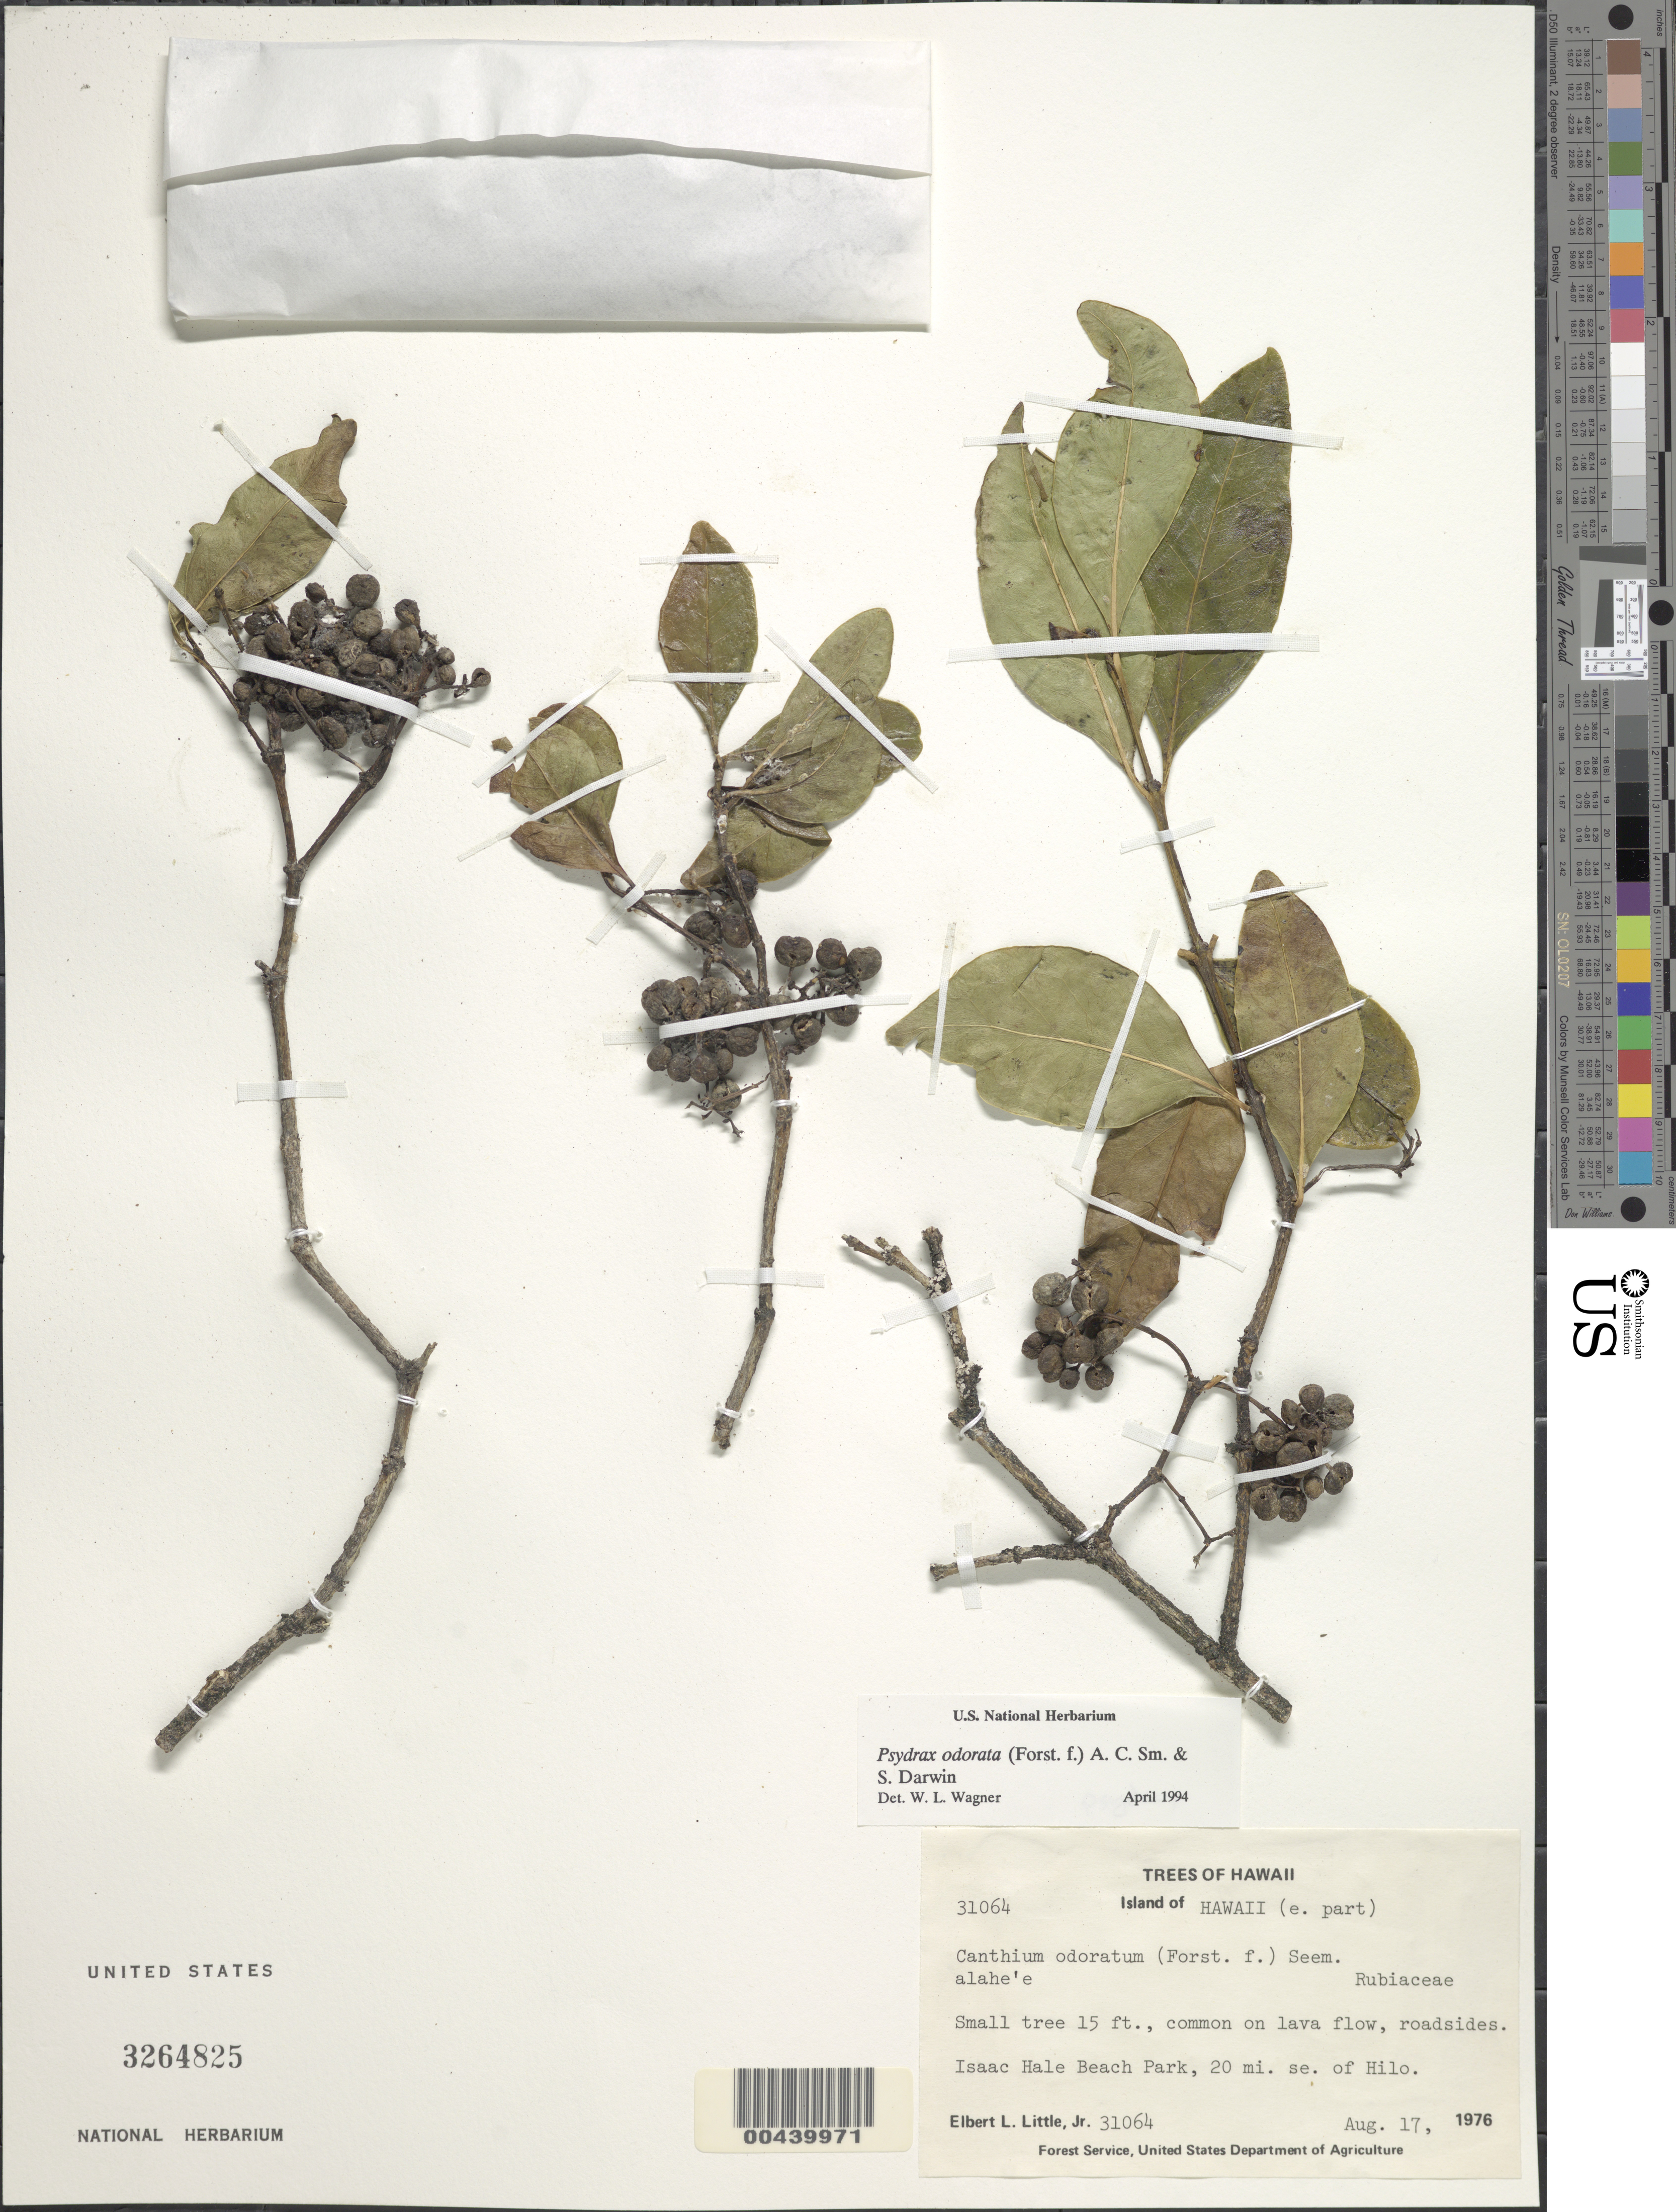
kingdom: Plantae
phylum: Tracheophyta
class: Magnoliopsida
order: Gentianales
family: Rubiaceae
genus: Psydrax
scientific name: Psydrax odorata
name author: (G. Forst.) A.C. Sm. & S.P. Darwin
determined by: Wagner, W. L., (BOT), Smithsonian Institution - National Museum of Natural History (UNITED STATES)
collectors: E. L. Little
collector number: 31064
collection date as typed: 17 Aug 1976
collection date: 1976-08-17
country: United States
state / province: Hawaii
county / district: Hawaii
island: Hawaii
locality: Isaac Hale Beach Park, 20 mi SE of Hilo, E Hawaii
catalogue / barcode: US 3264825